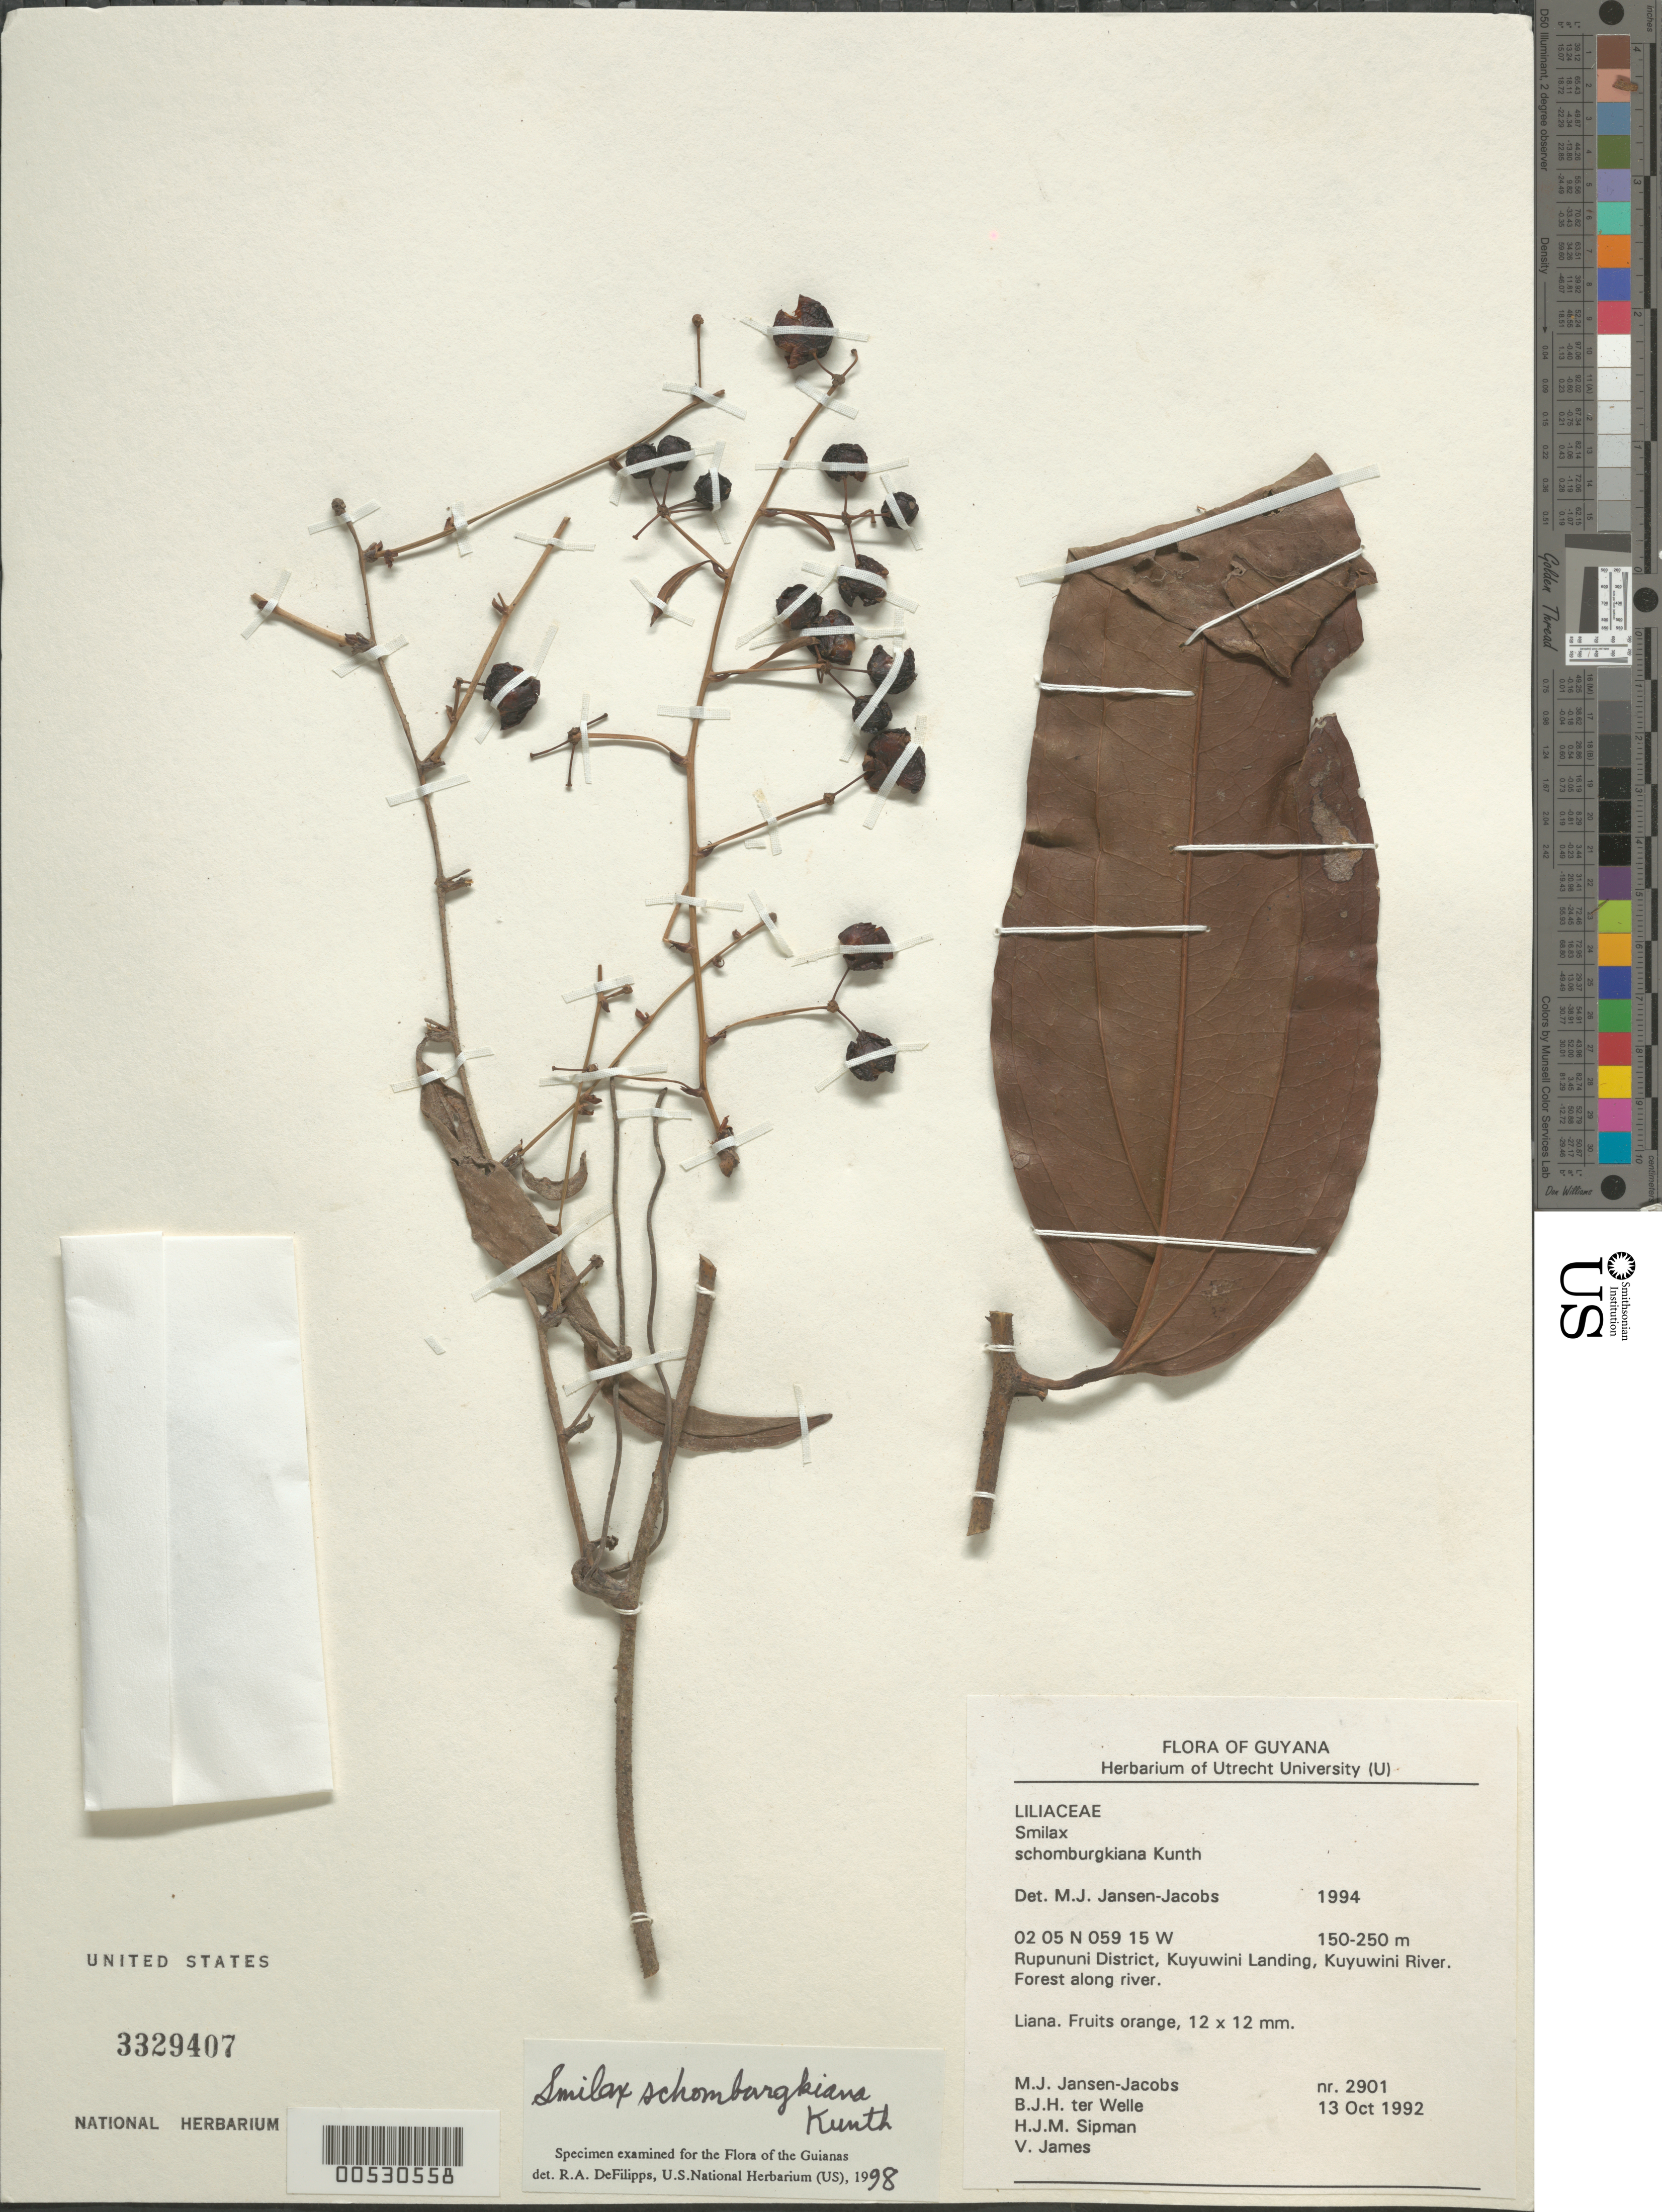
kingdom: Plantae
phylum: Tracheophyta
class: Liliopsida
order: Liliales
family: Smilacaceae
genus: Smilax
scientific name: Smilax schomburgkiana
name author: Kunth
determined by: DeFilipps, R. A.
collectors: M. J. Jansen-Jacobs, B. Welle, H. J. M. Sipman & V. James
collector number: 2901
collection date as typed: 13-Oct-92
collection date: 1992-10-13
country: Guyana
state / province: U. Takutu-U. Essequibo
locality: Kuyuwini Landing, Kuyuwini River, Rupununi District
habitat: Forest along river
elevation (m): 150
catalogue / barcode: US 3329407